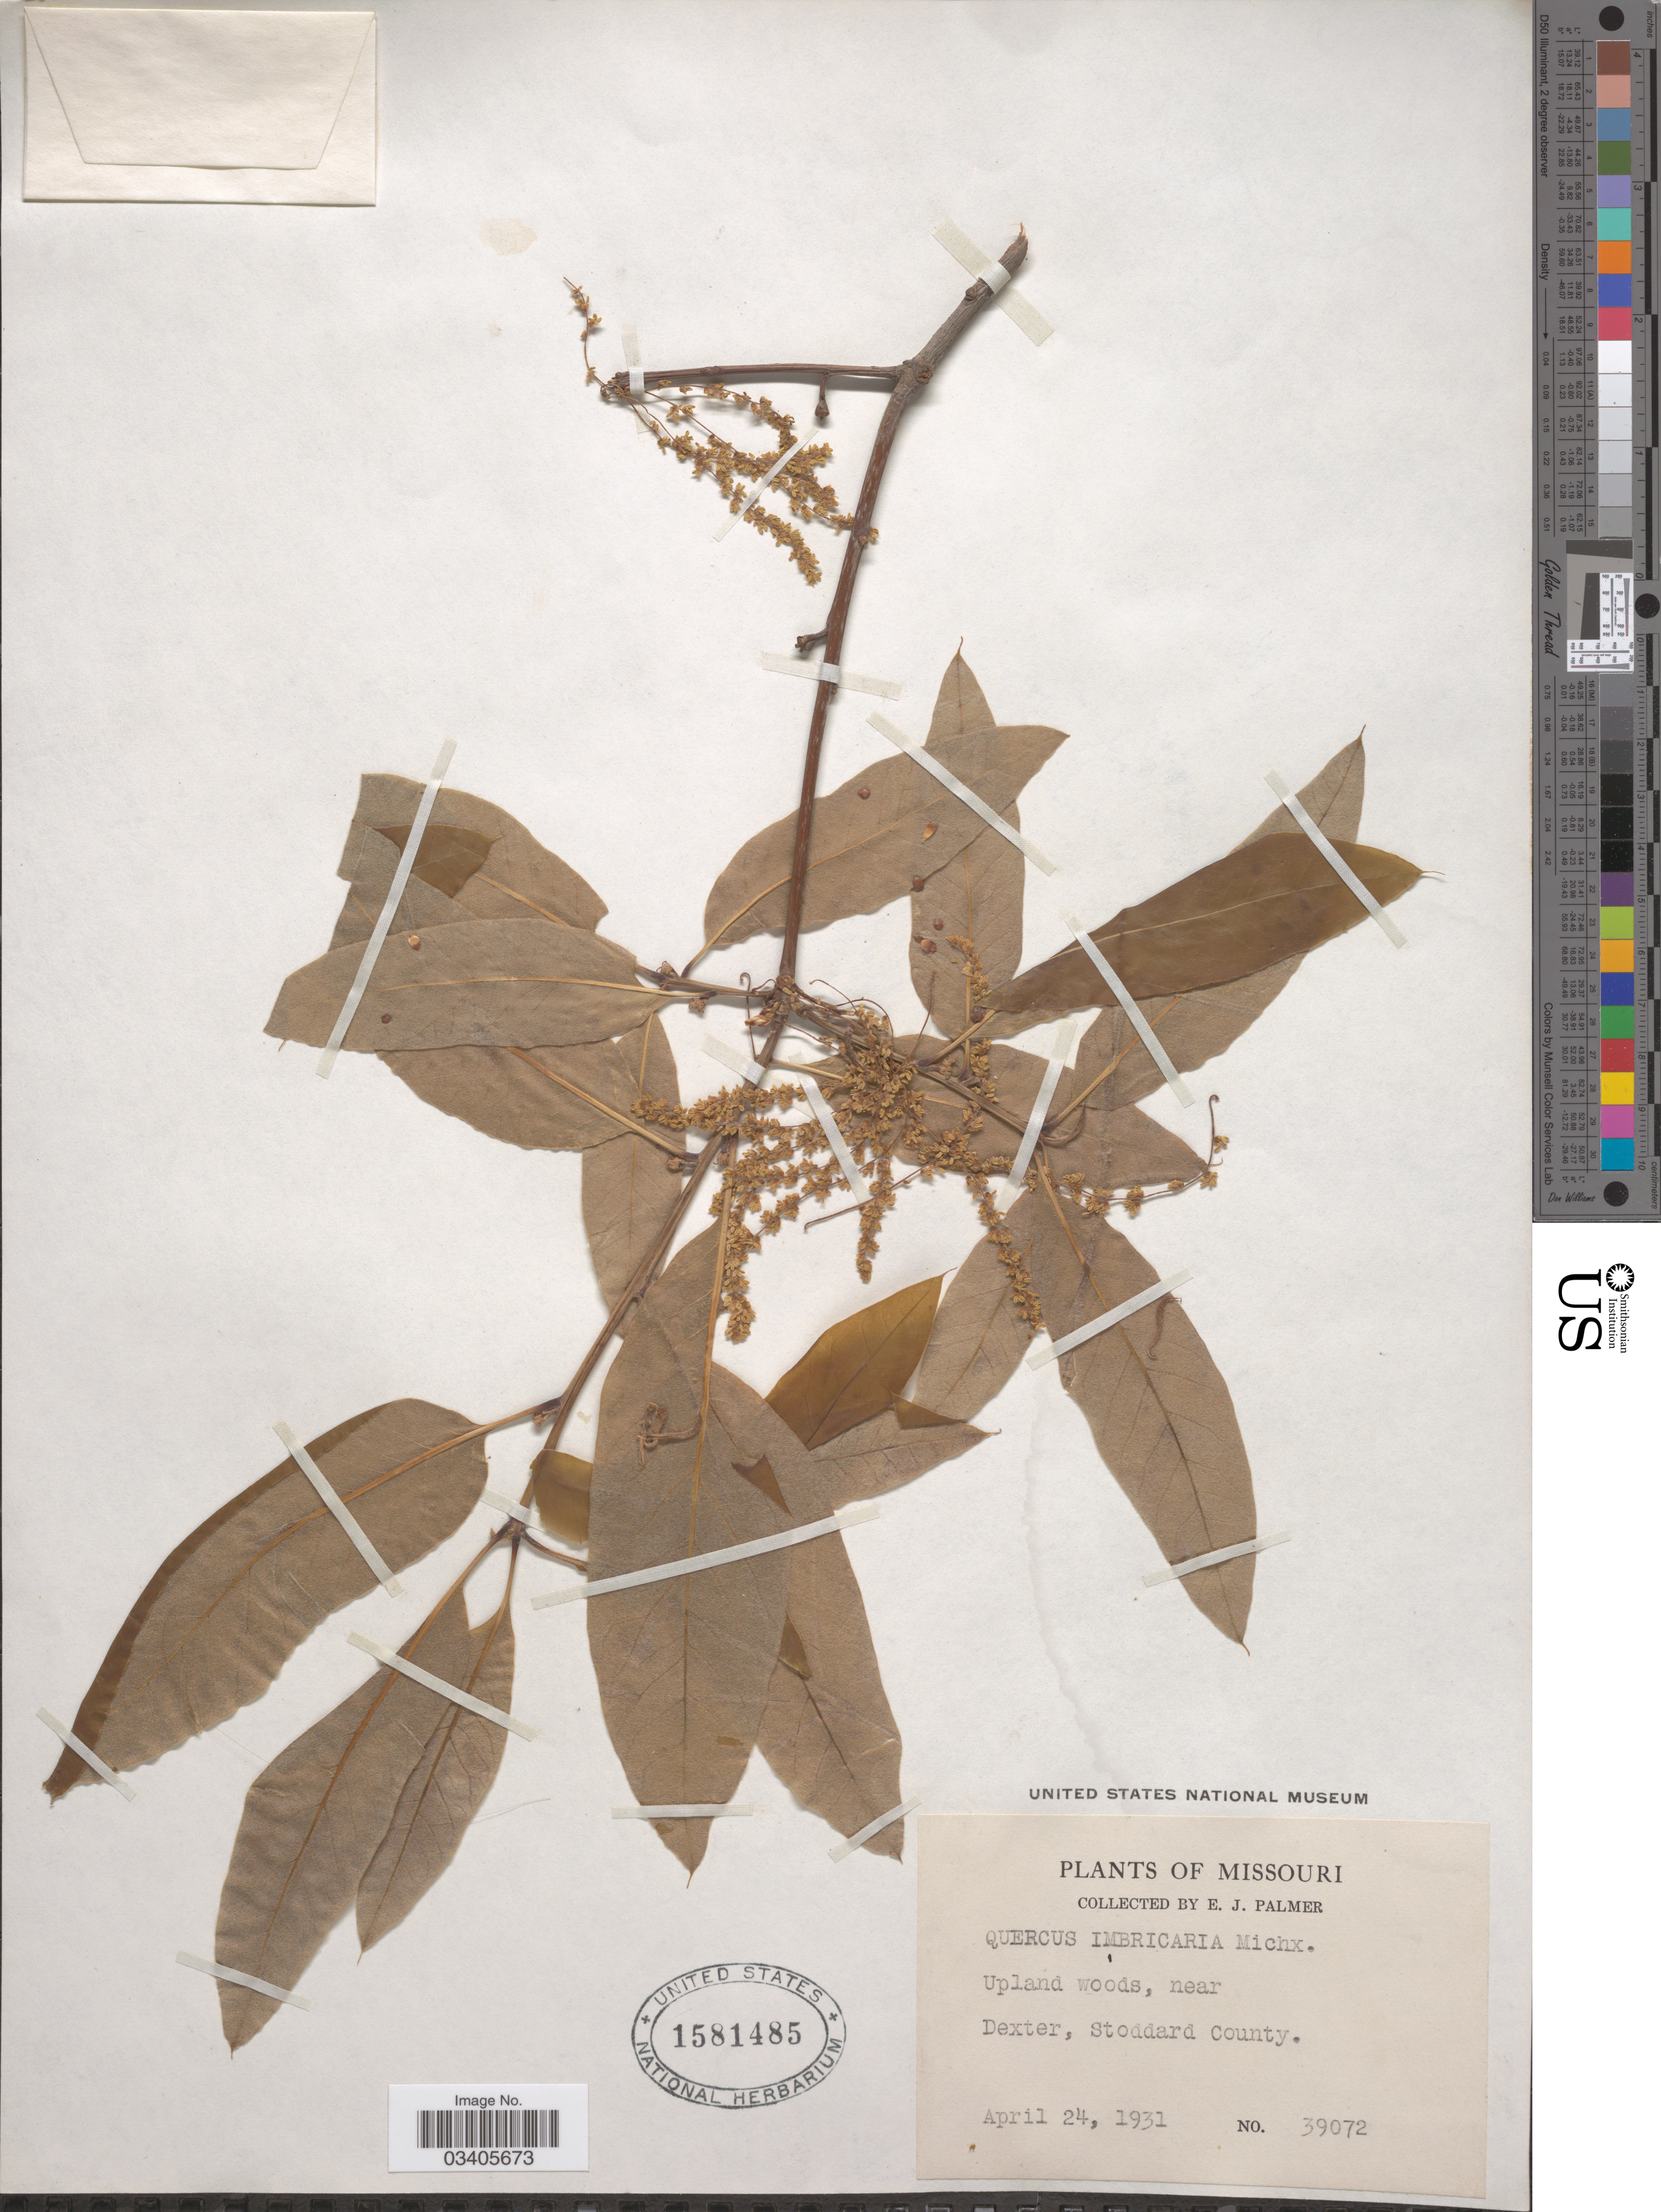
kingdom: Plantae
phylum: Tracheophyta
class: Magnoliopsida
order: Fagales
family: Fagaceae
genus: Quercus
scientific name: Quercus imbricaria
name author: Michx.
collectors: E. J. Palmer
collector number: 39072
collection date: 1931-04-24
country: United States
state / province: Missouri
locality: Near Dexter, Stoddard County.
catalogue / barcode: US 1581485